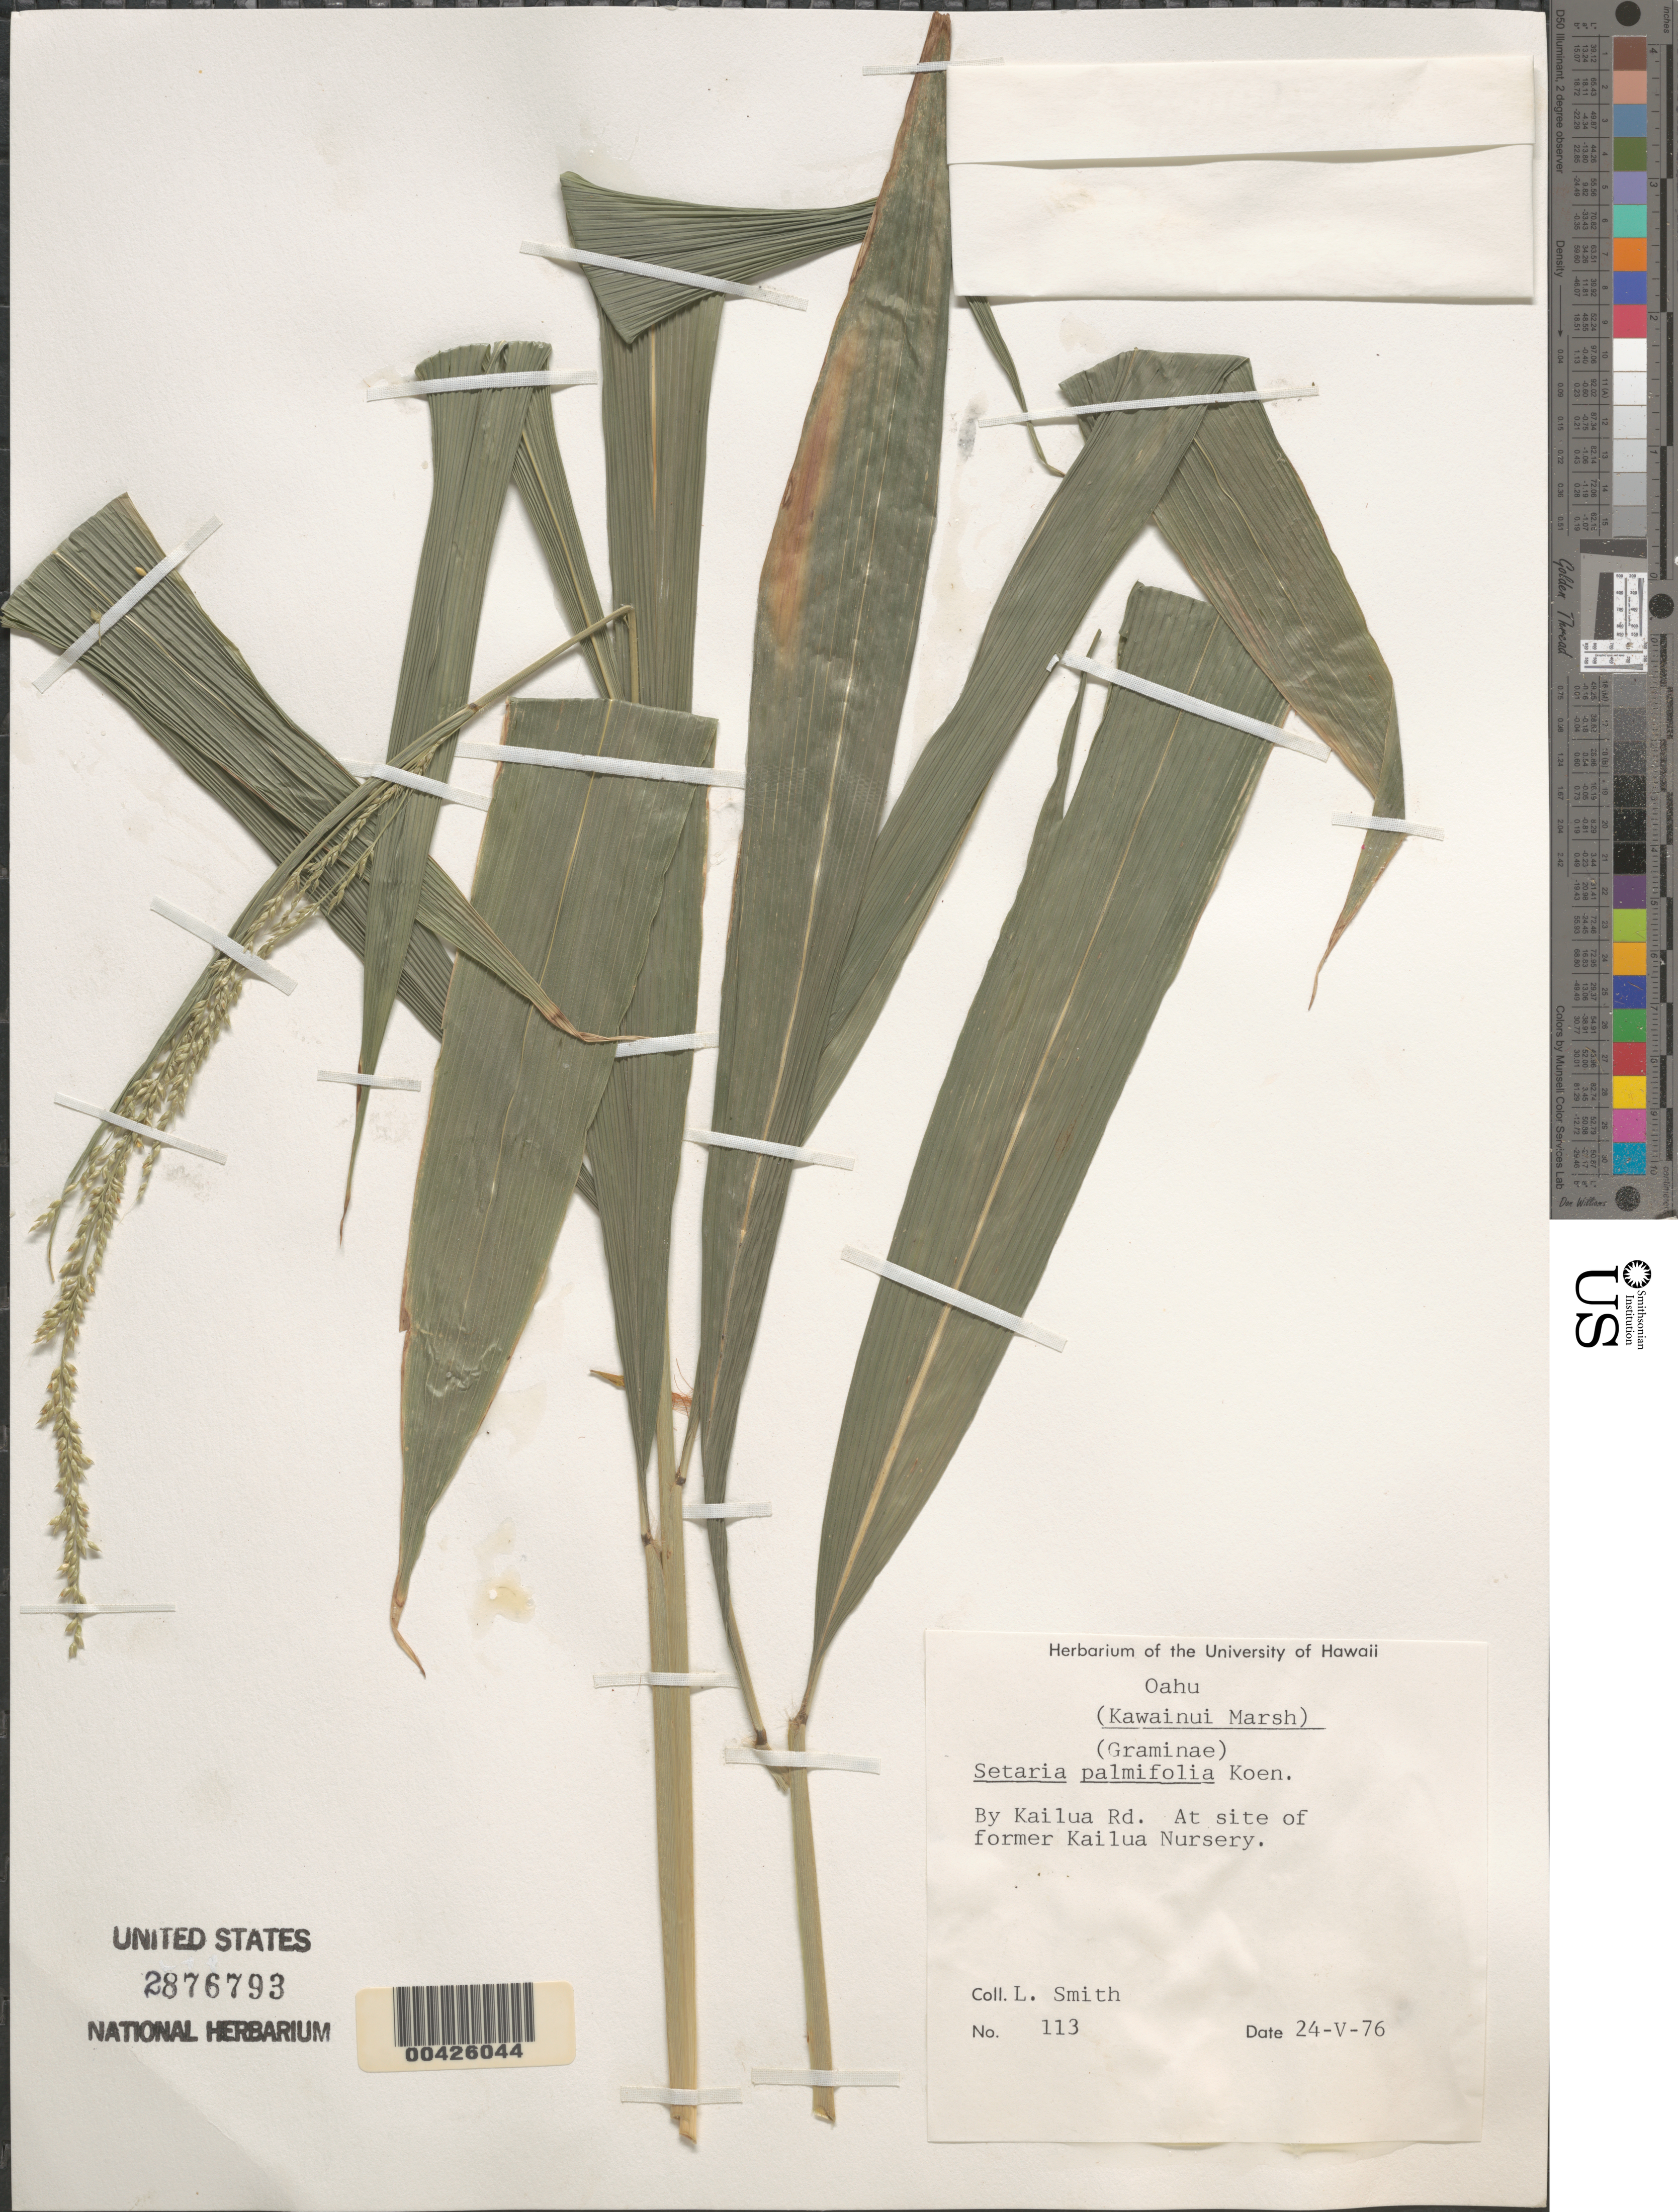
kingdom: Plantae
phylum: Tracheophyta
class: Liliopsida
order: Poales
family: Poaceae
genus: Setaria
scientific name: Setaria palmifolia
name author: (J. Koenig) Stapf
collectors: L. Smith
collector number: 113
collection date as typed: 24 May 1976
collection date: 1976-05-24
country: United States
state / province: Hawaii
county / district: Honolulu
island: Oahu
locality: By Kailua Road, at site of former Kailua Nursery, Kawainui Marsh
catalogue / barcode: US 2876793